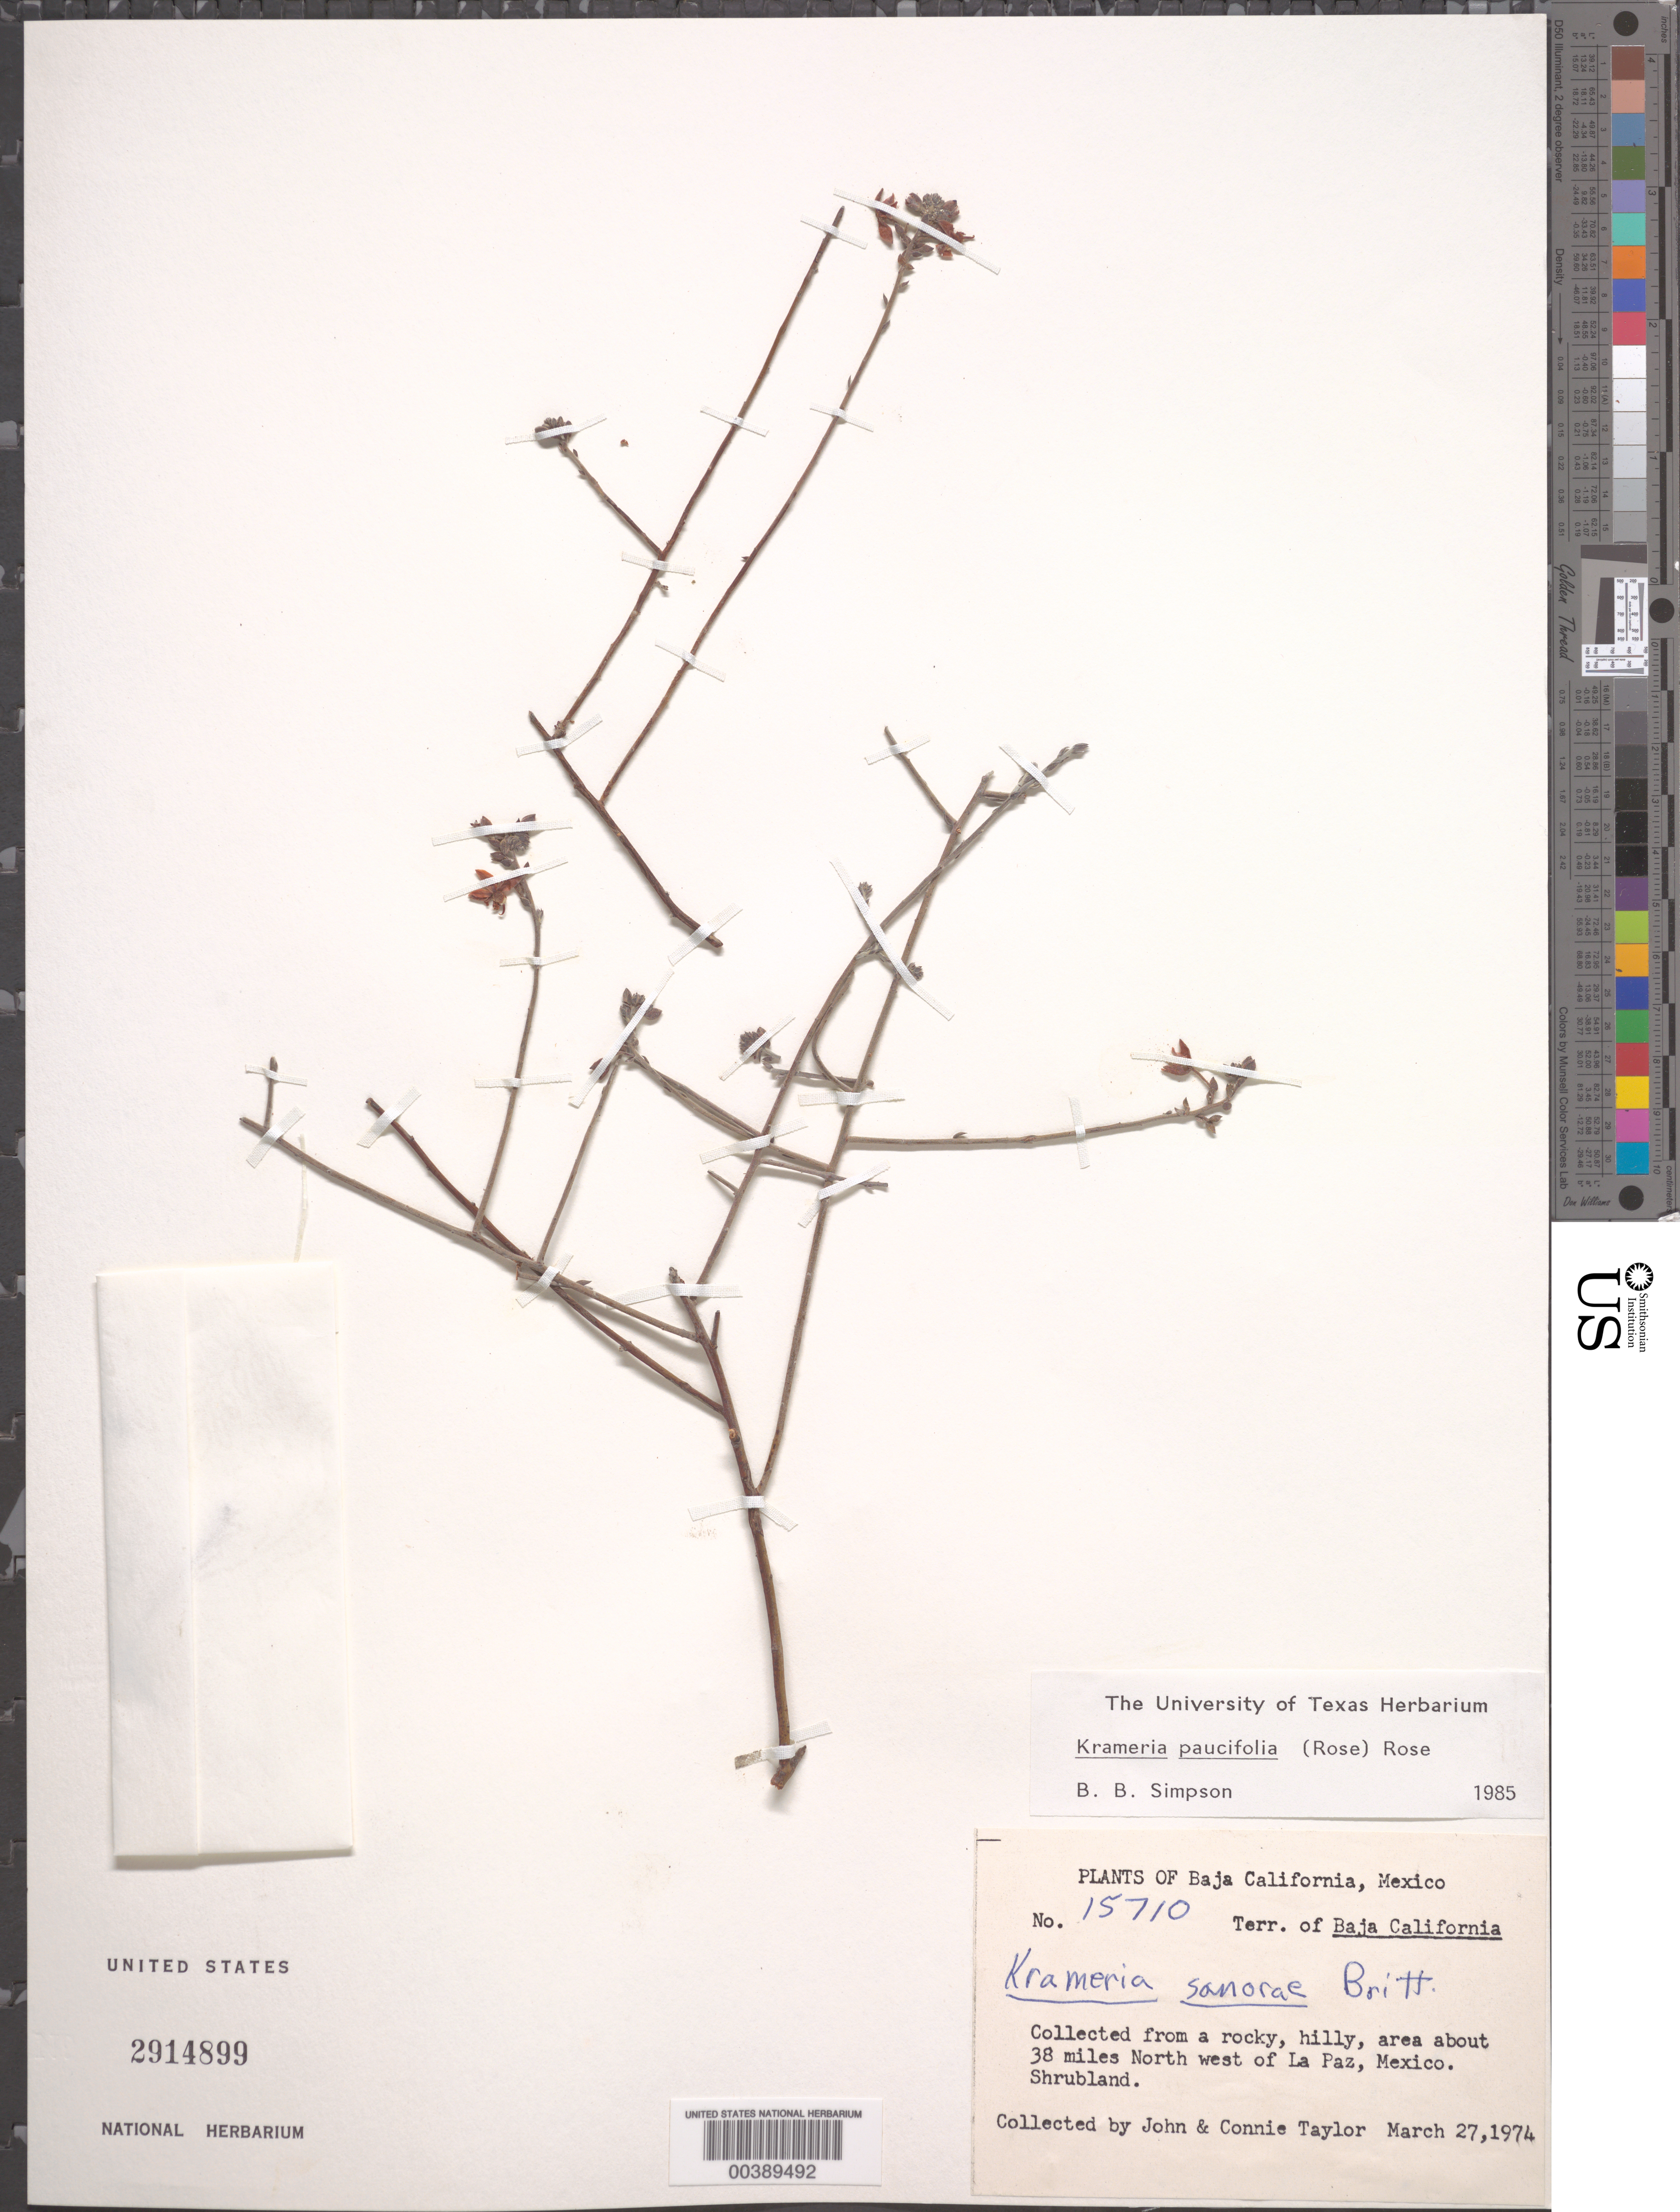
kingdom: Plantae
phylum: Tracheophyta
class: Magnoliopsida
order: Zygophyllales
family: Krameriaceae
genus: Krameria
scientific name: Krameria paucifolia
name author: (Rose) Rose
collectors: J. Taylor & C. Taylor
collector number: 15710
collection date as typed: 27 Mar 1974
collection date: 1974-03-27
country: Mexico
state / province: Baja California Sur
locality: Area 38 mi NW of La Paz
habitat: Rocky hilly area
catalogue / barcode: US 2914899